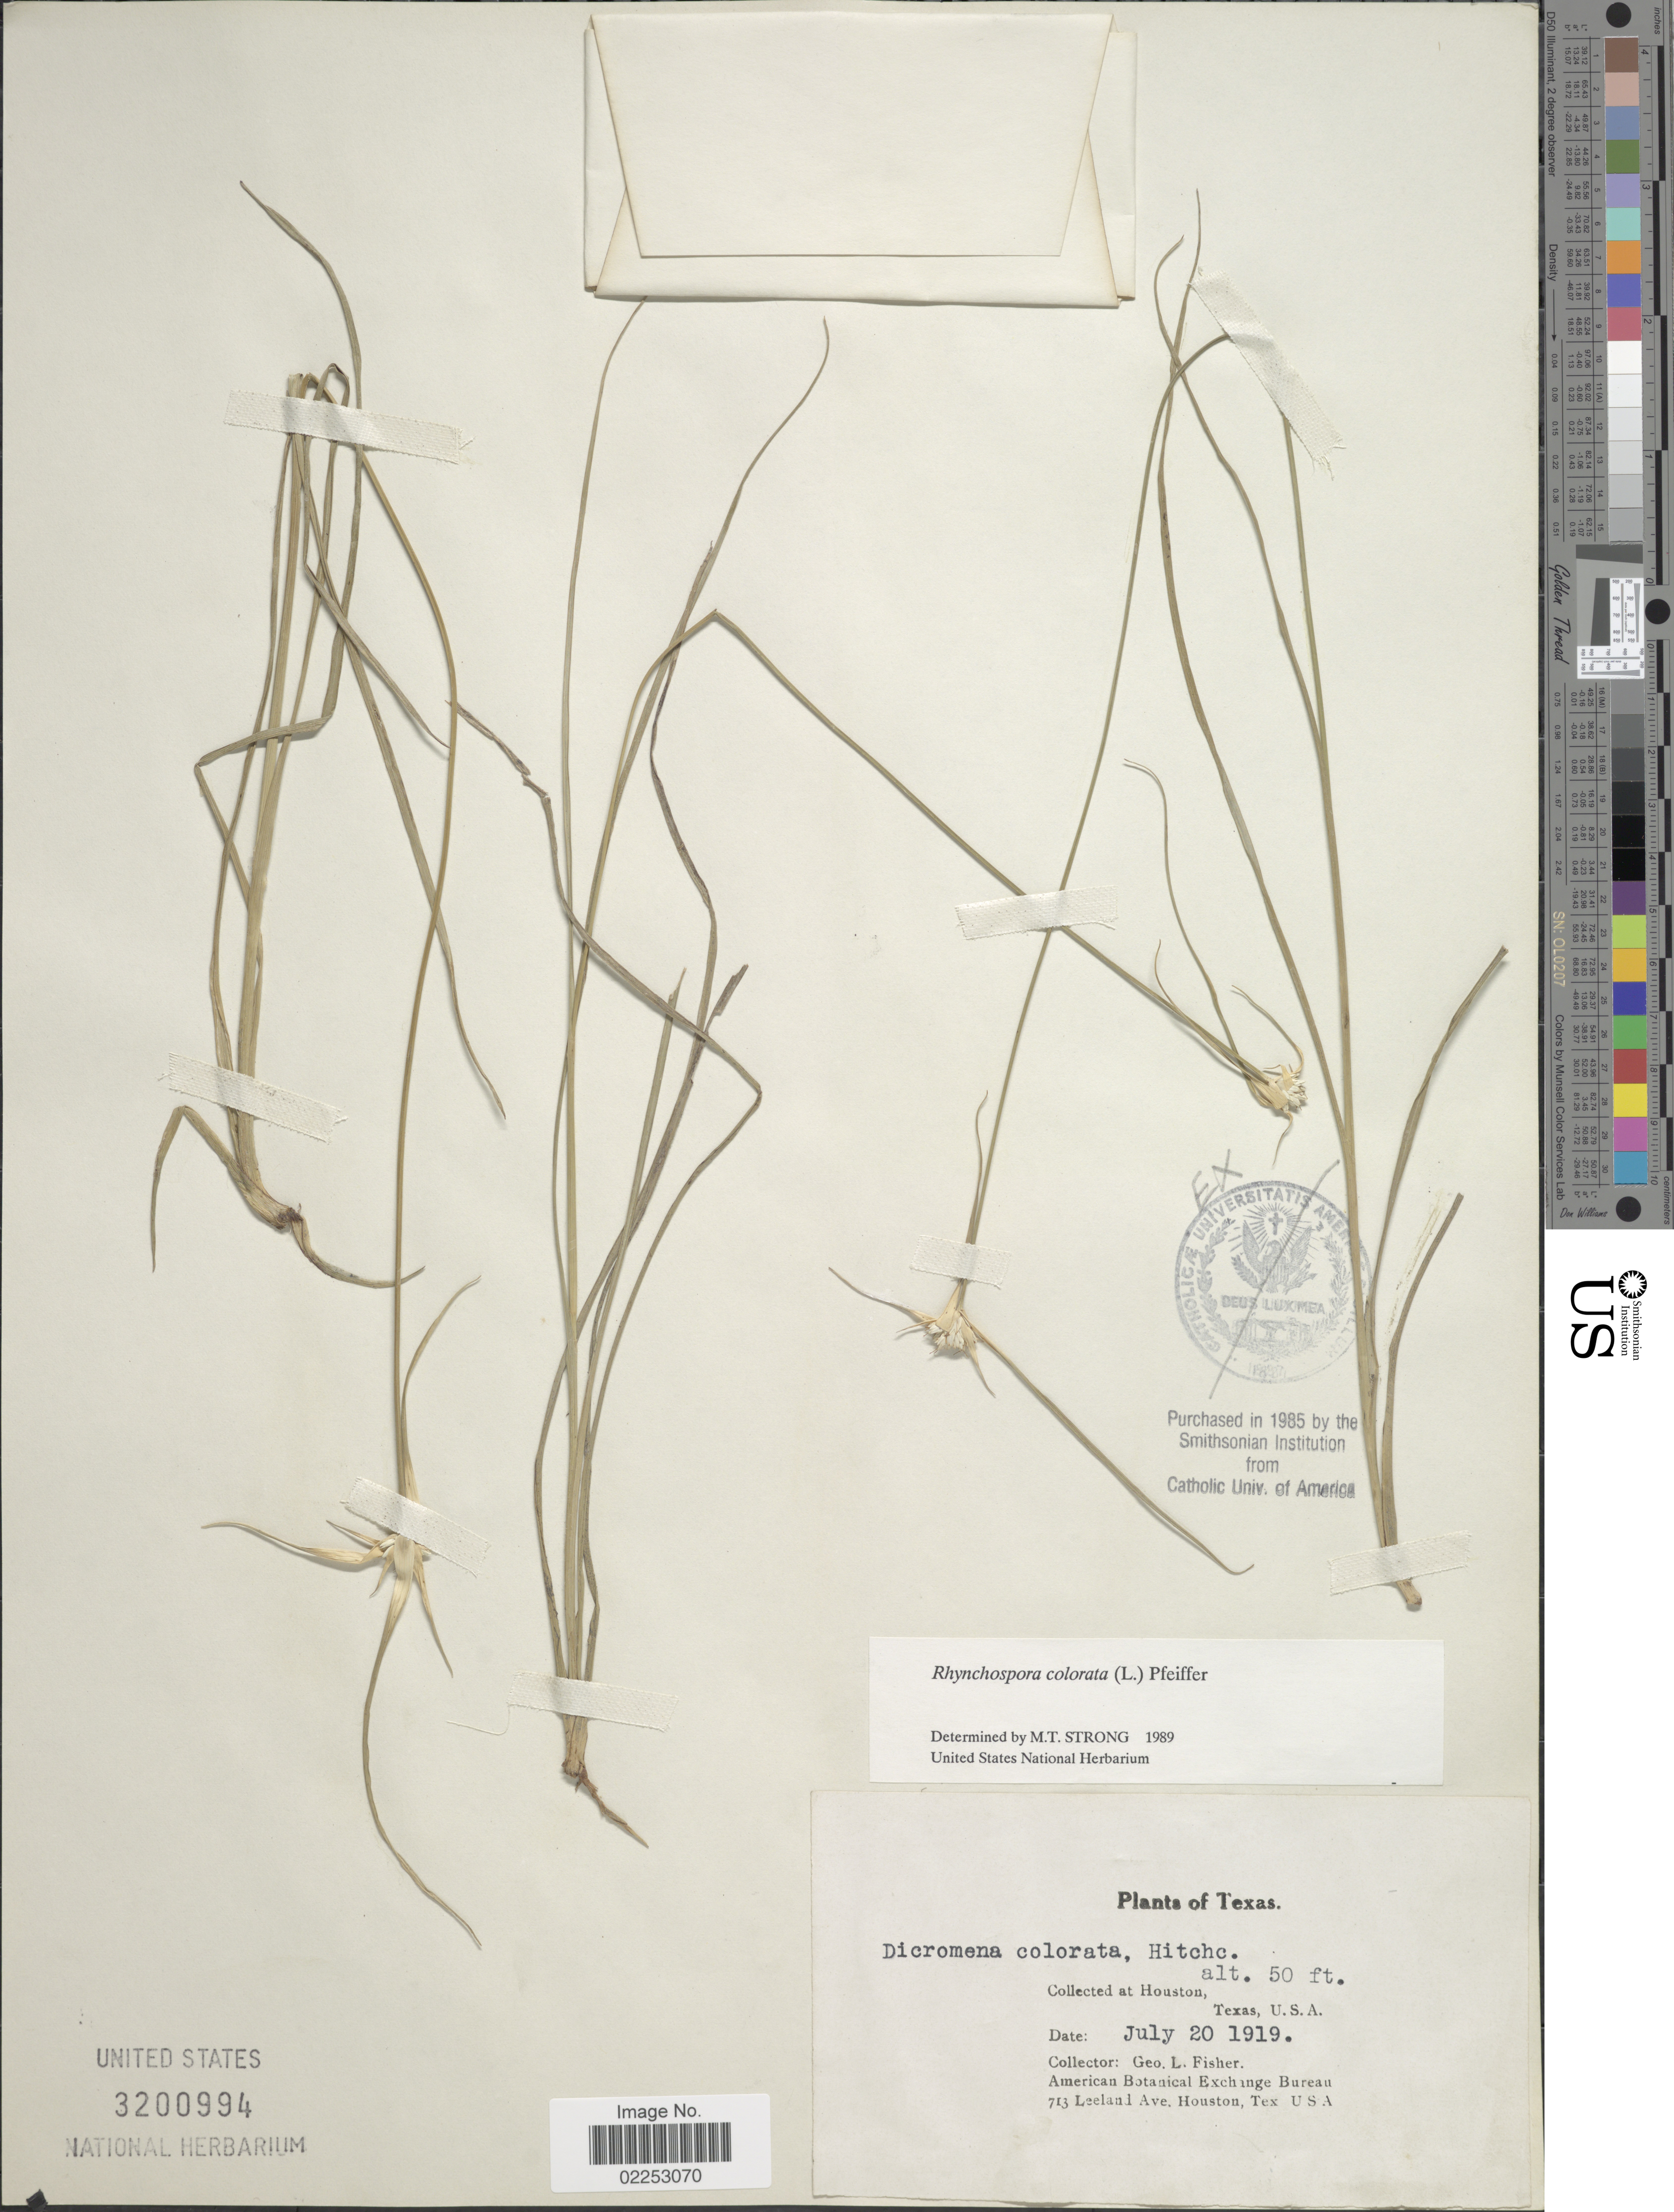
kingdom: Plantae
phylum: Tracheophyta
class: Liliopsida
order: Poales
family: Cyperaceae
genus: Rhynchospora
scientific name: Rhynchospora colorata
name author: (L.) H. Pfeiff.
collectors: G. L. Fisher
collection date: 1919-07-20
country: United States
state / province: Texas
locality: Houston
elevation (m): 15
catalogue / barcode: US 3200994